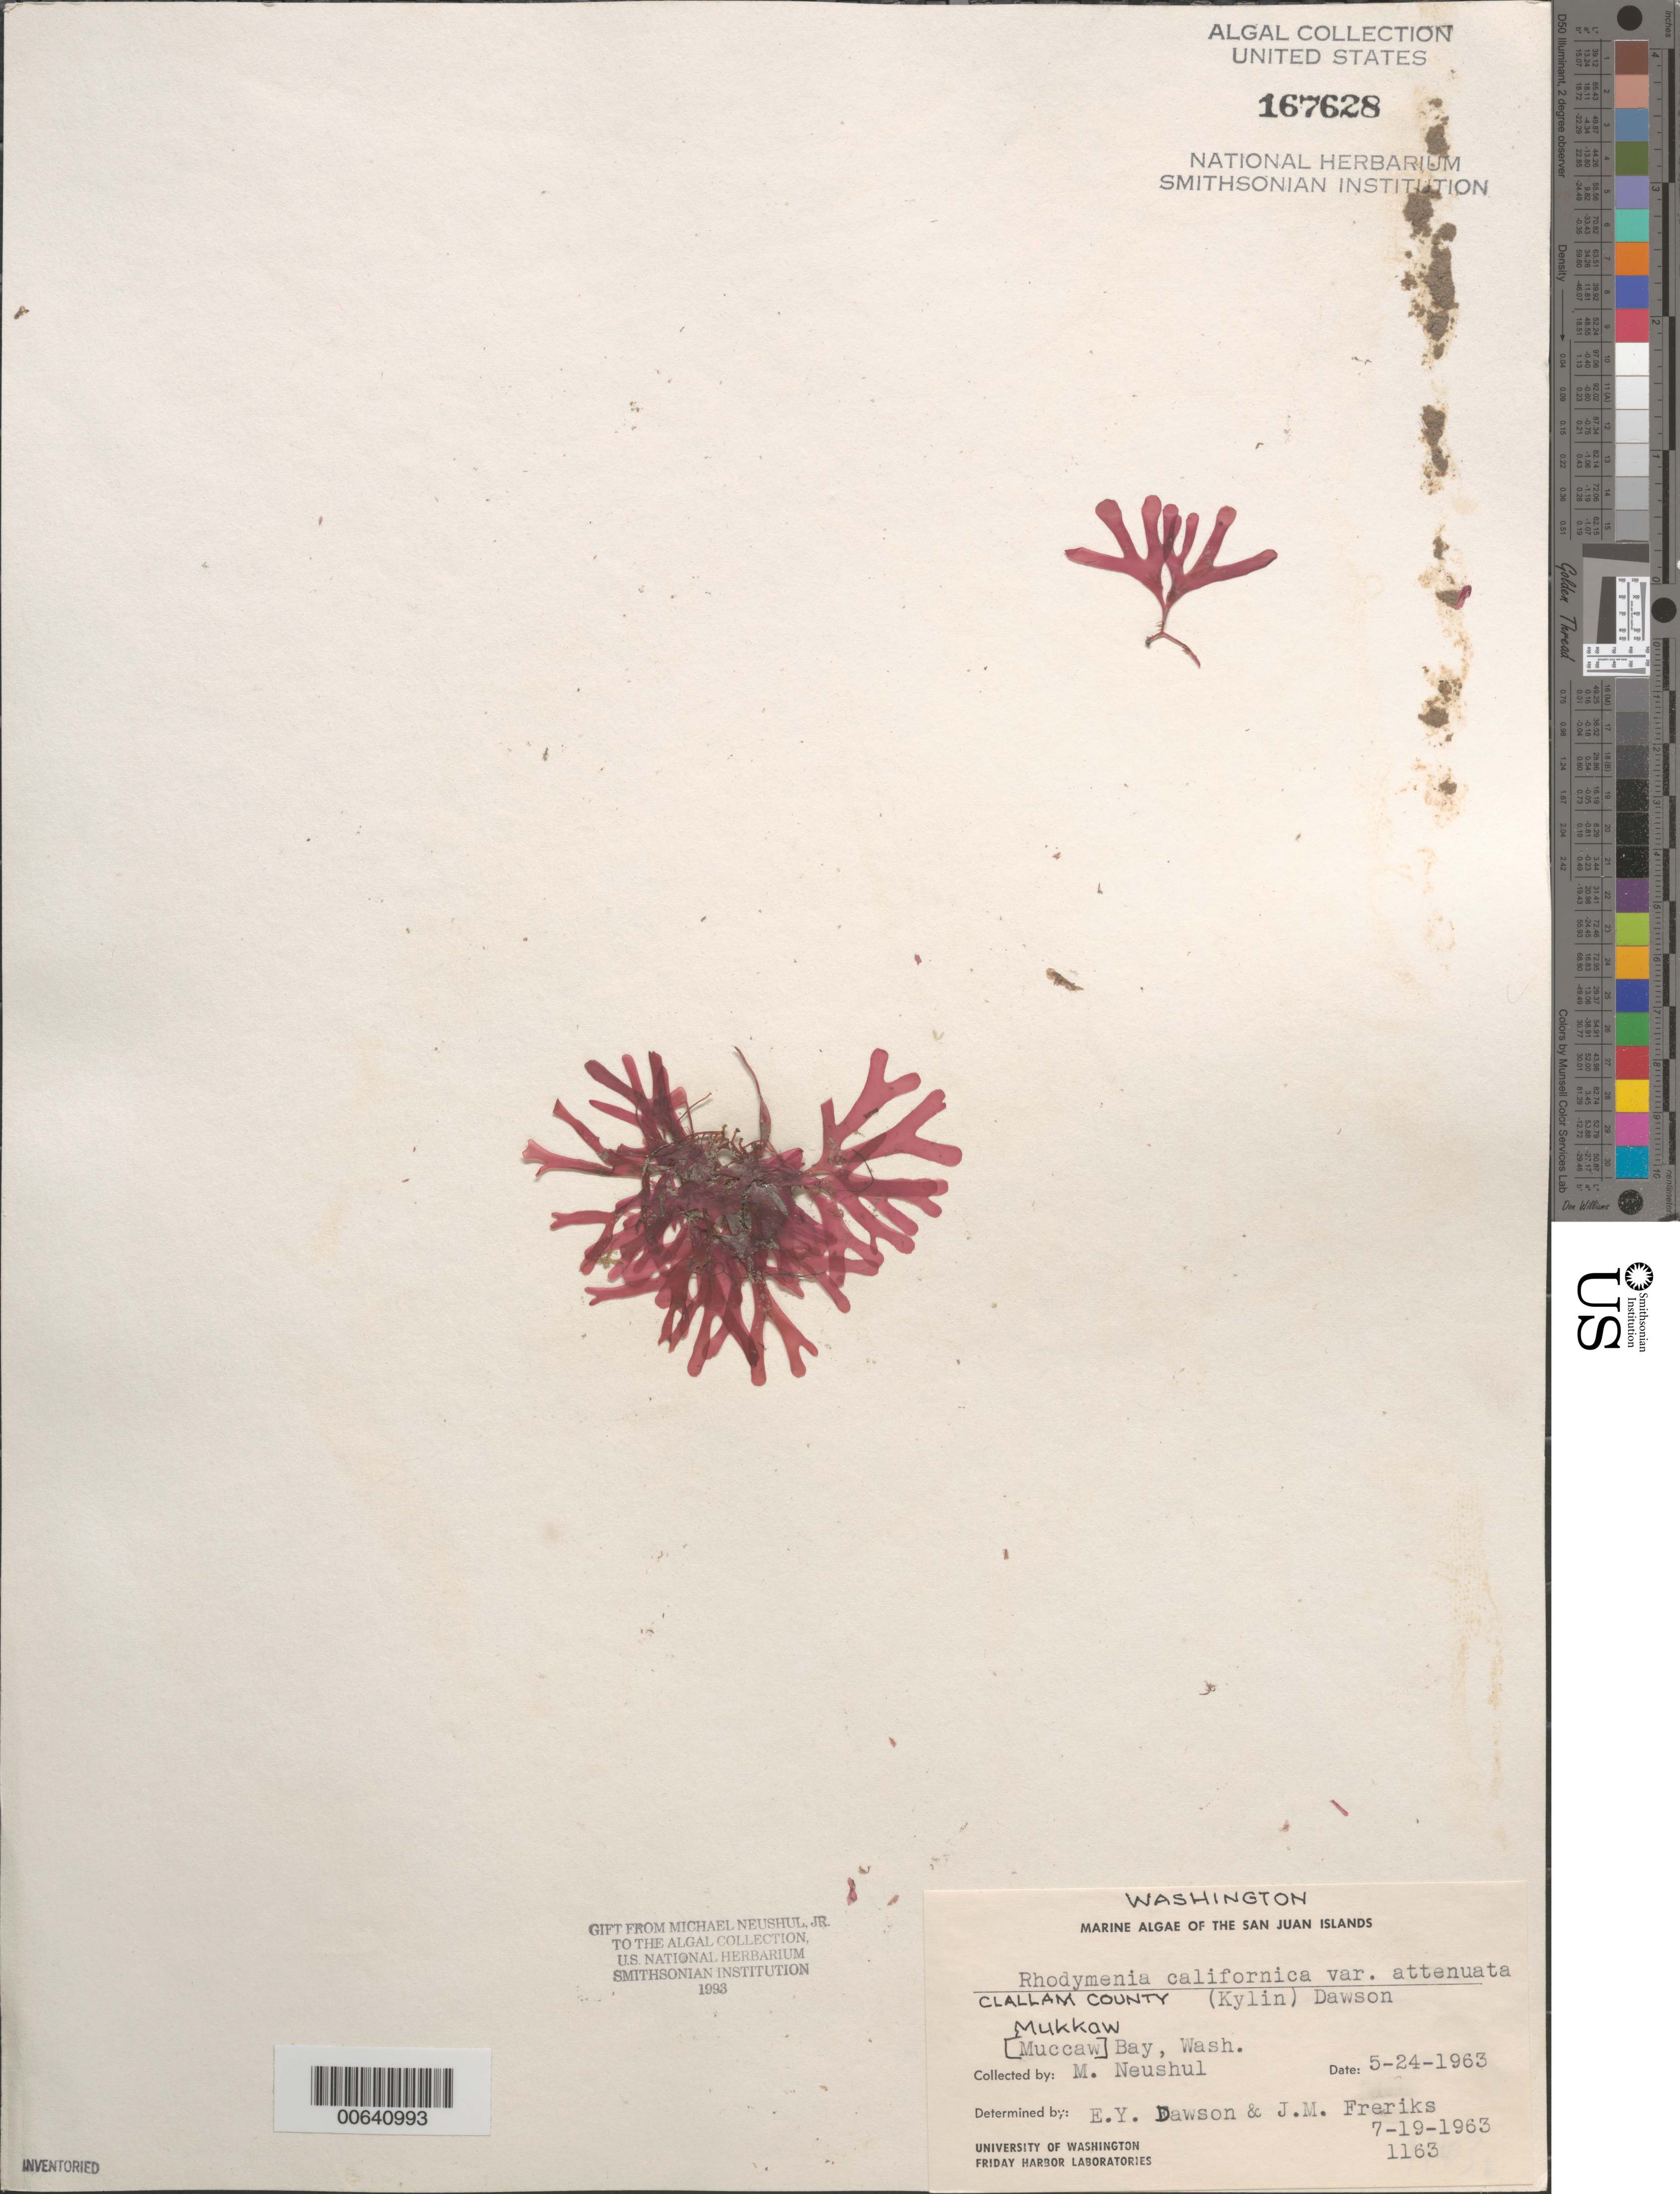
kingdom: Plantae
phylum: Rhodophyta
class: Florideophyceae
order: Rhodymeniales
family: Rhodymeniaceae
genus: Rhodymenia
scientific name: Rhodymenia californica var. attenuata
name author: (Daws.) E.Y. Dawson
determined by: Dawson, E. Y.; Freriks, J. M.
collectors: M. Neushul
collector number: Neushul 1163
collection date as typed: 24 May 1963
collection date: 1963-05-24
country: United States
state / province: Washington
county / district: Clallam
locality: Mukkaw Bay (Muccaw Bay)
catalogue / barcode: US 167628